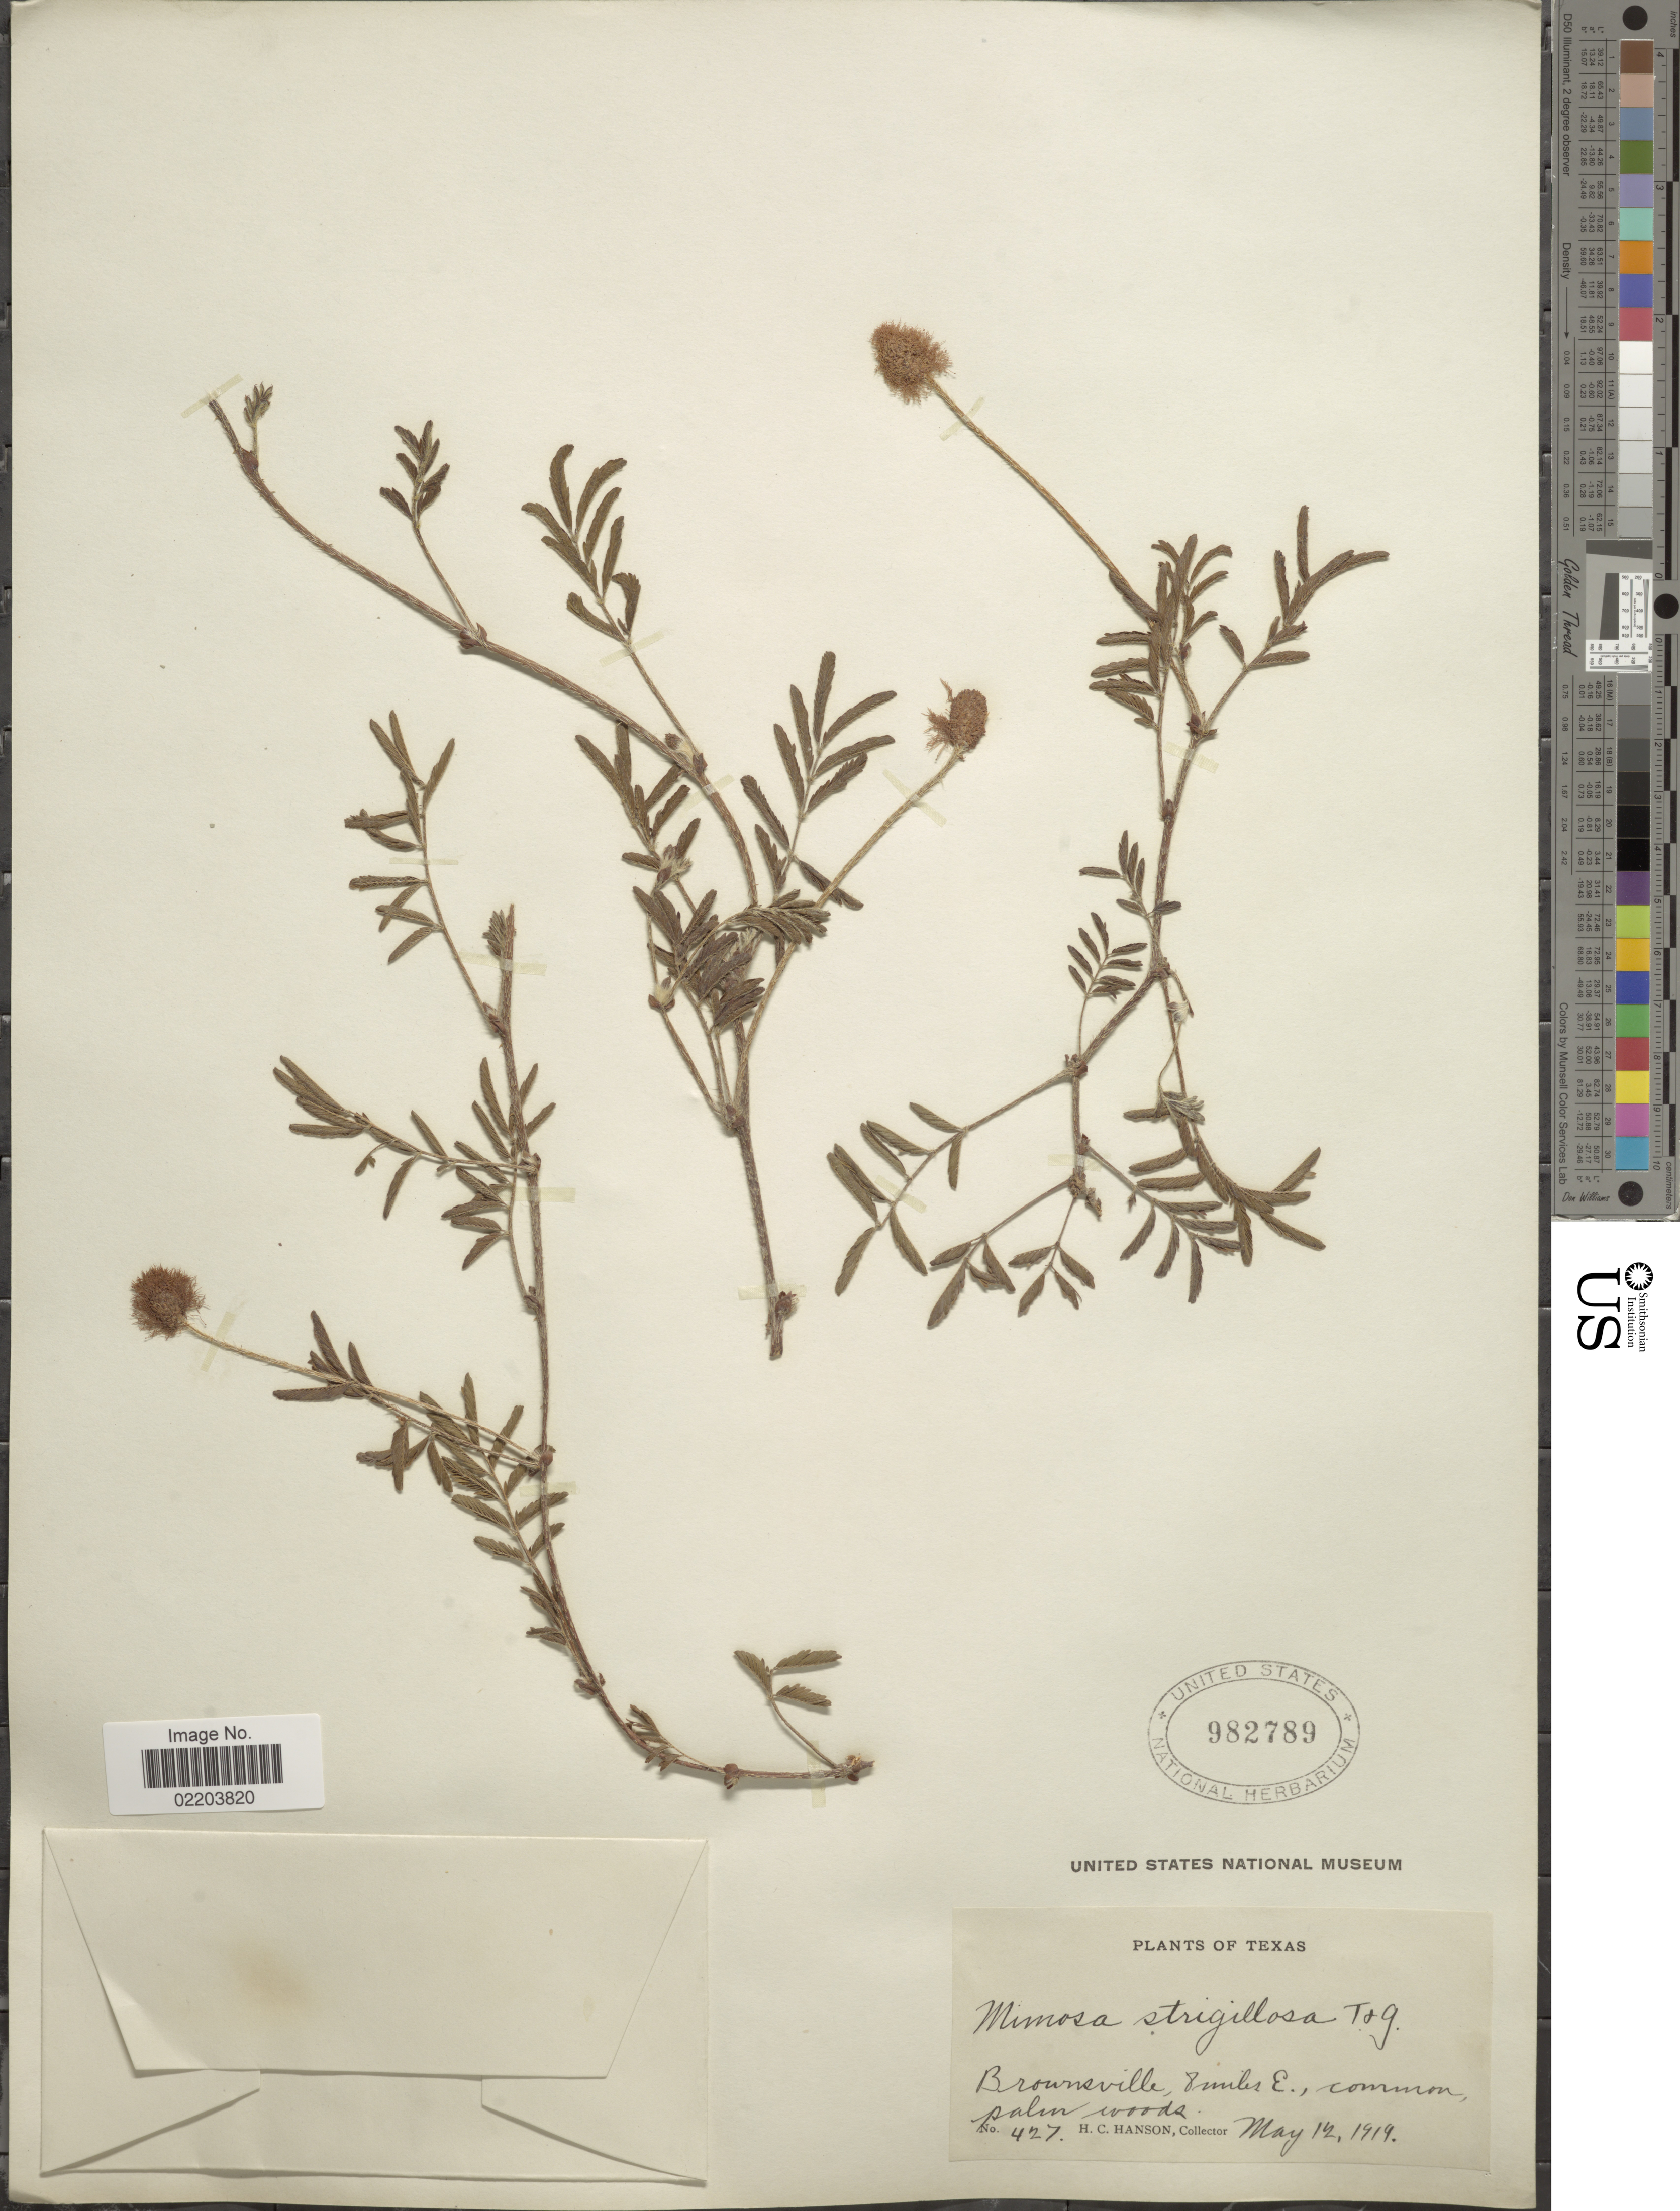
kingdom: Plantae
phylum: Tracheophyta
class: Magnoliopsida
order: Fabales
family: Fabaceae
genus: Mimosa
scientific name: Mimosa strigillosa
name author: Torr. & A. Gray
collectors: H. Hanson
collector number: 427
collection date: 1919-05-12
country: United States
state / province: Texas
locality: Brownsville, 8 miles E., common, palm woods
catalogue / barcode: US 982789